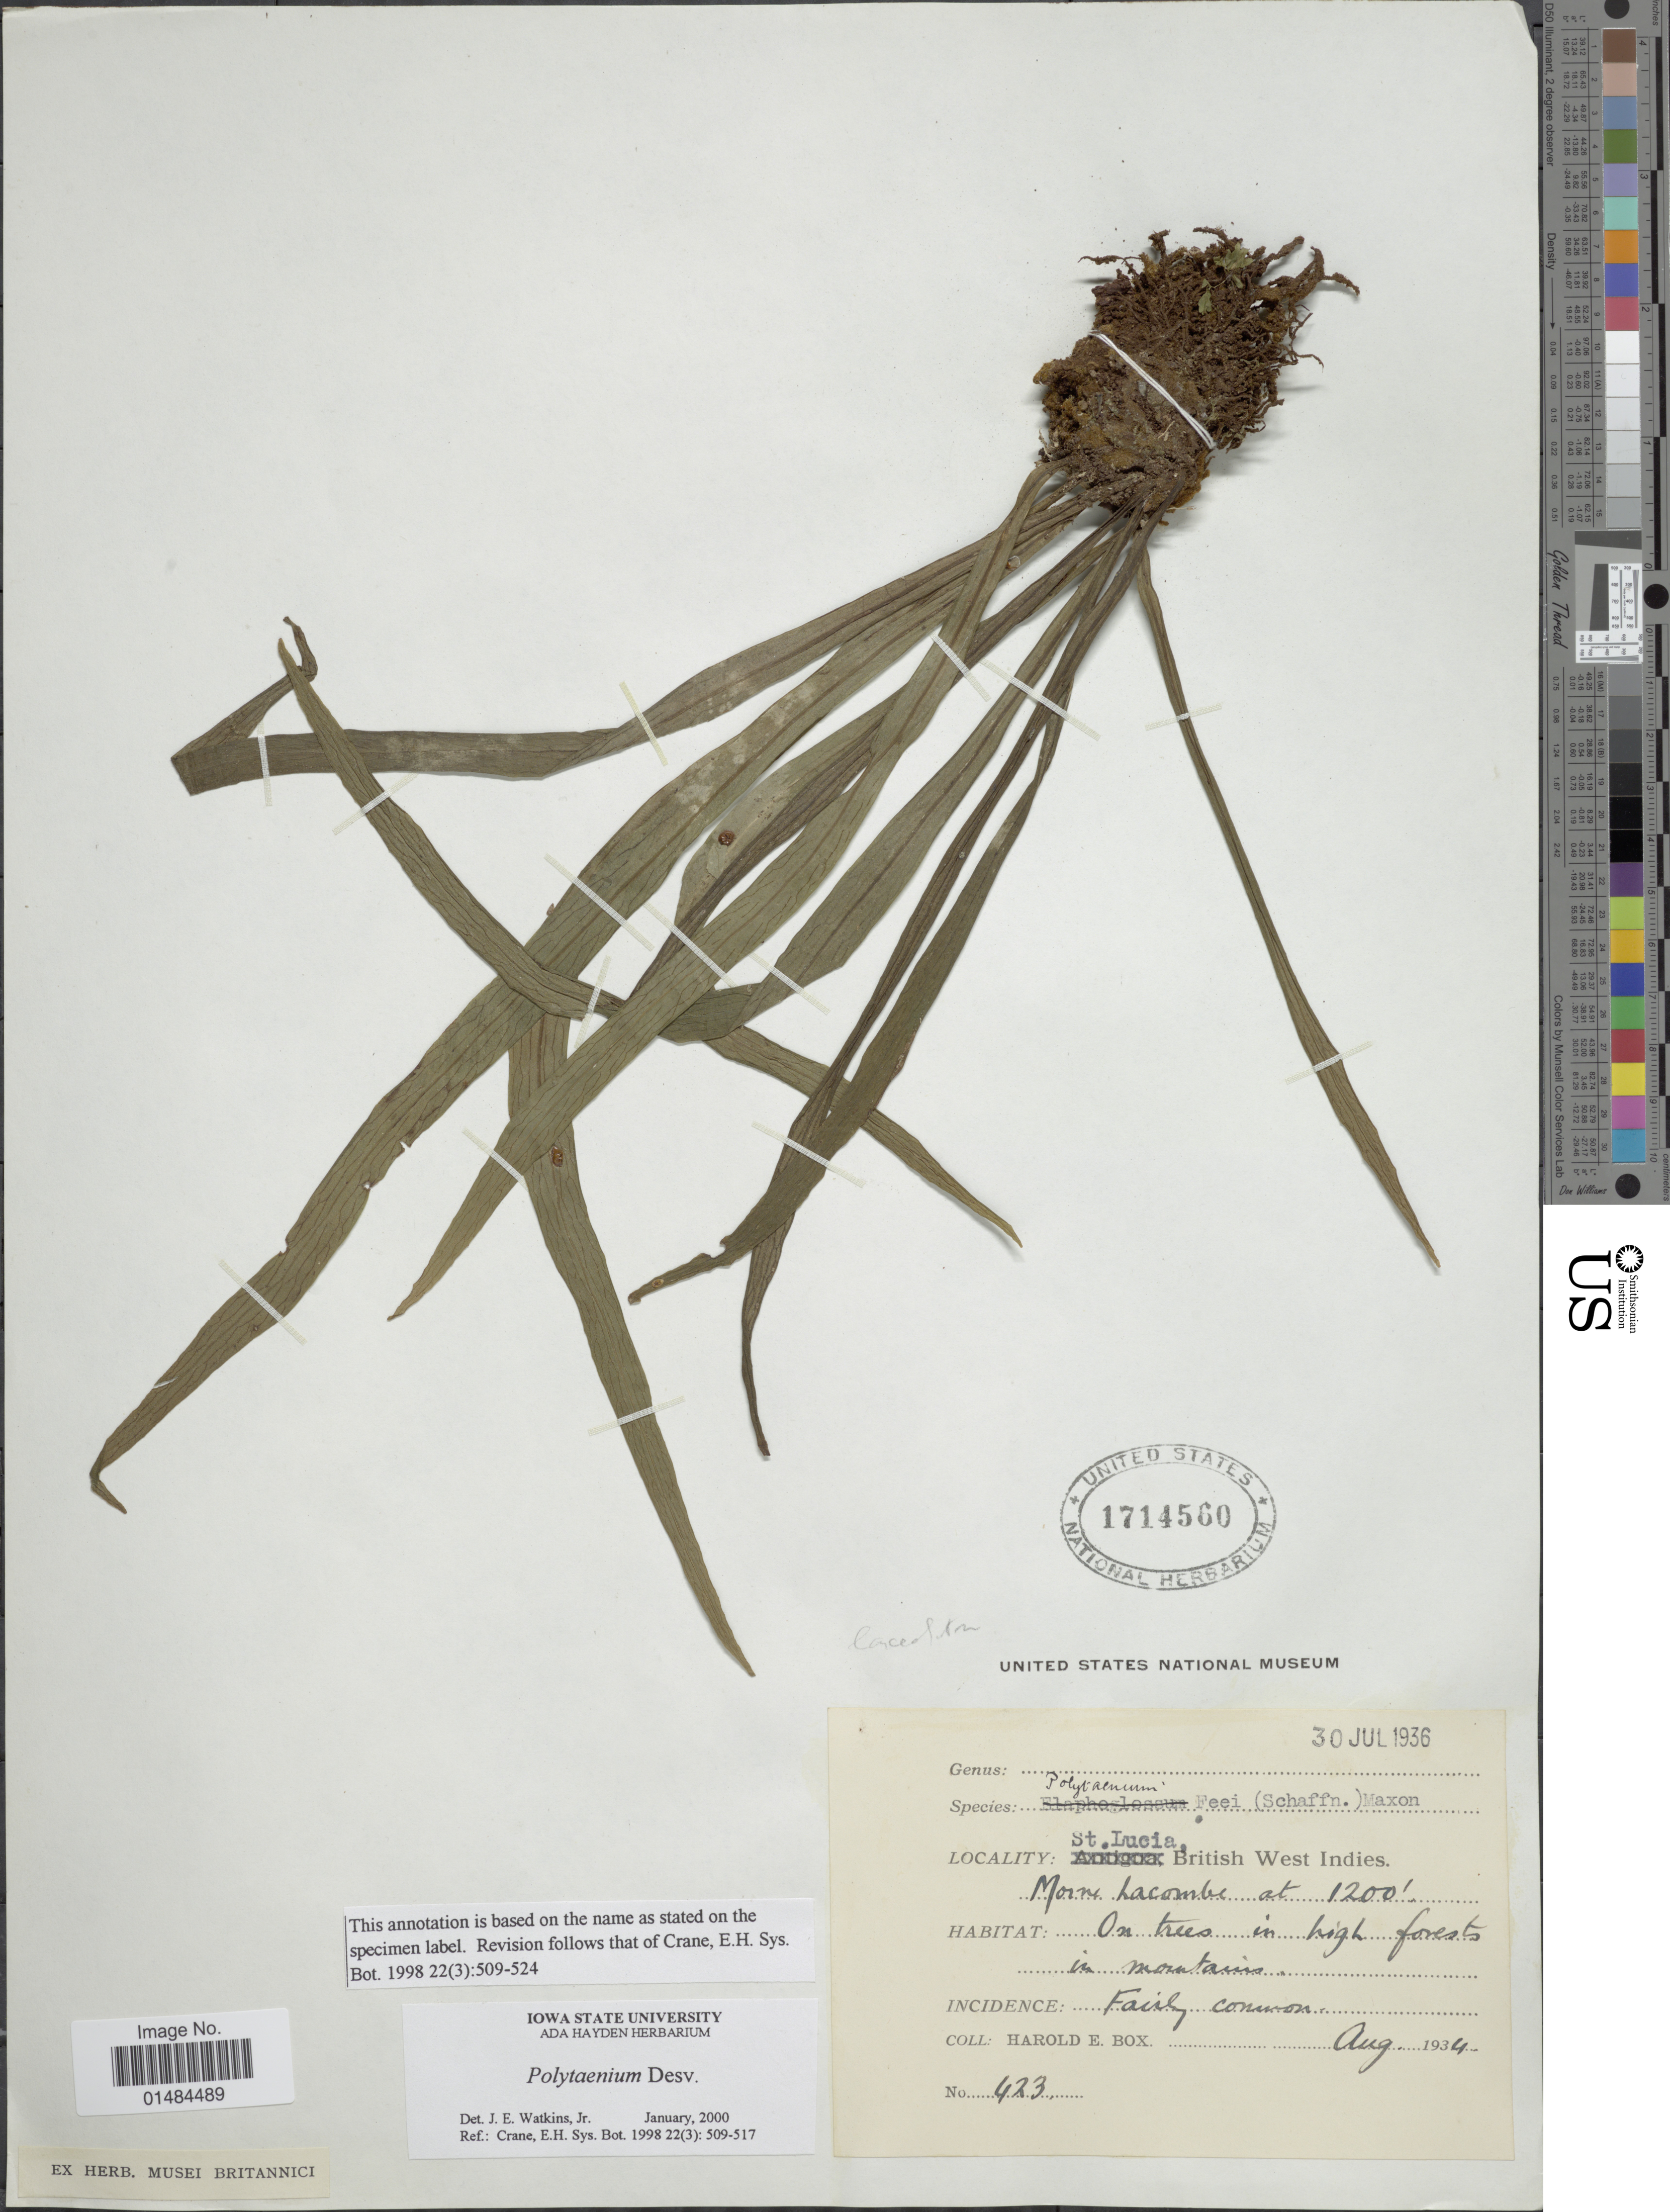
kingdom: Plantae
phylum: Tracheophyta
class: Polypodiopsida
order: Polypodiales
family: Pteridaceae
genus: Polytaenium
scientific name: Polytaenium lanceolatum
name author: (L.) Desv.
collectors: H. E. Box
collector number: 423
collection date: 1934-08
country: St. Lucia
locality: St. Lucia, British West Indies. Morne Lacombe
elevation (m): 366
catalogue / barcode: US 1714560